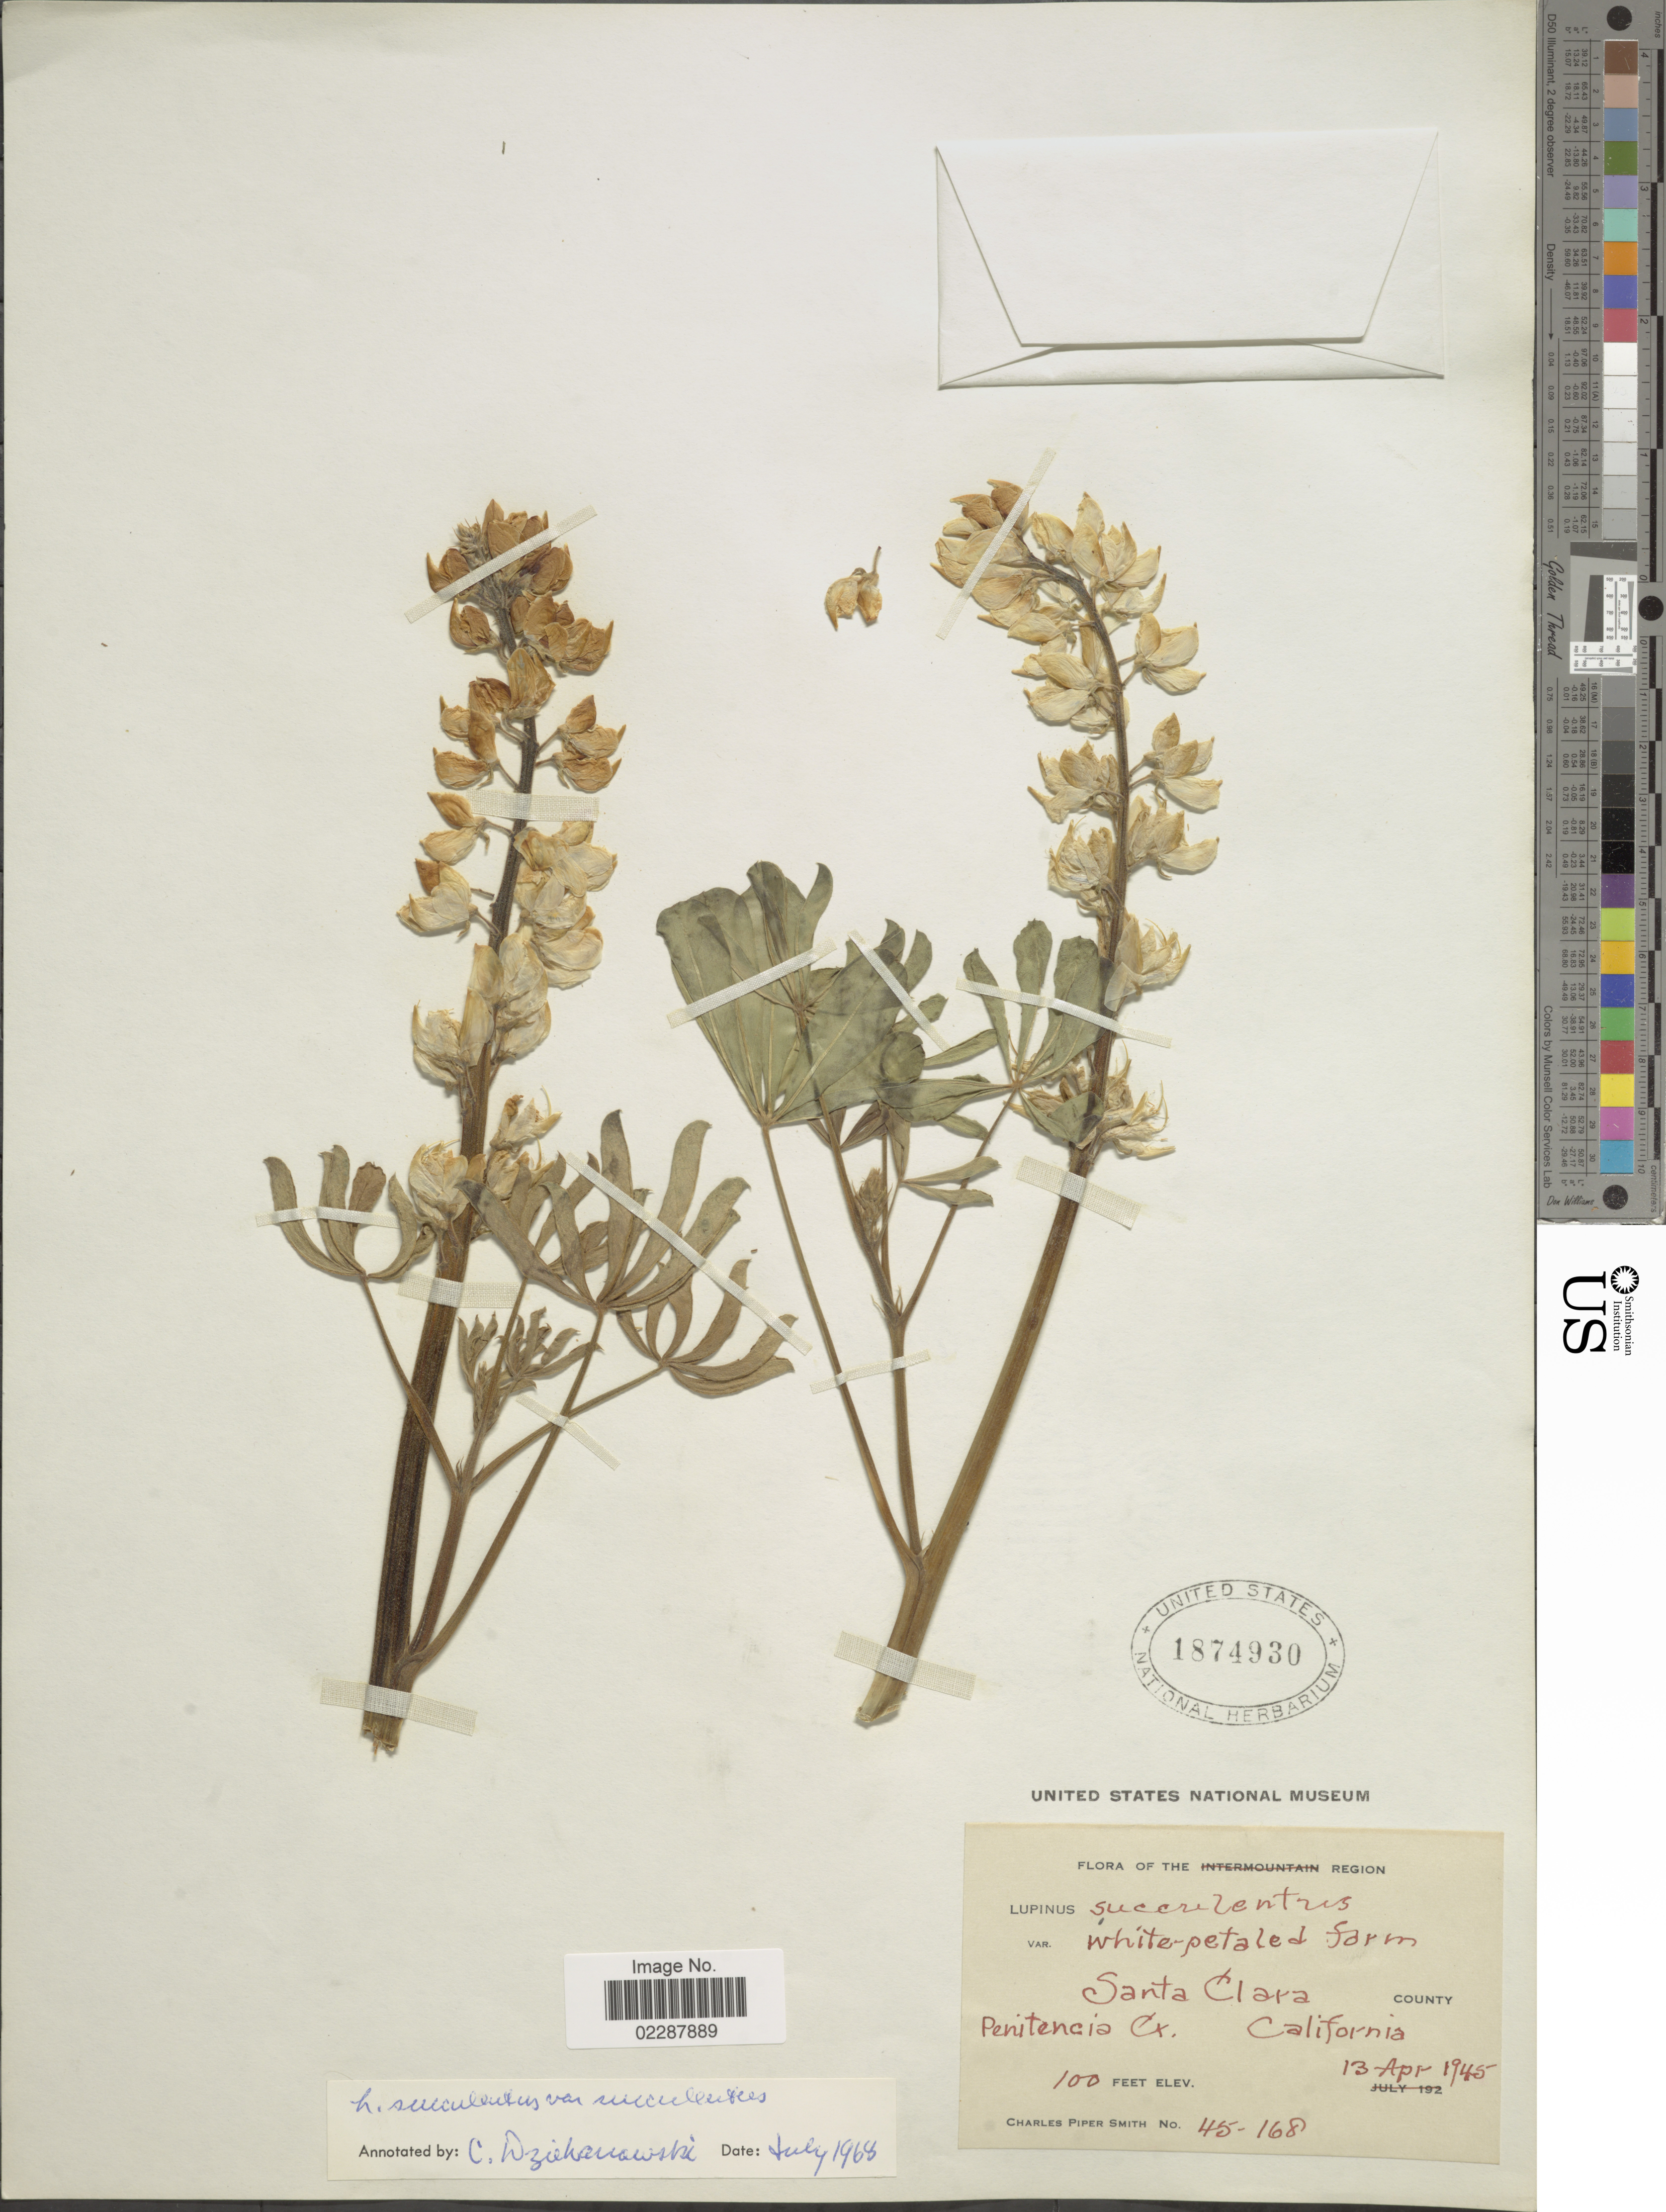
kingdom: Plantae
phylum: Tracheophyta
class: Magnoliopsida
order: Fabales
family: Fabaceae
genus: Lupinus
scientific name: Lupinus succulentus var. succulentus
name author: Douglas ex K. Koch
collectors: C. P. Smith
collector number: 45-168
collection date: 1945-04-13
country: United States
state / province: California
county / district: Santa Clara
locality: Santa Clara County, Penitencia Cx. [unsure placement]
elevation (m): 30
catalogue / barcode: US 1874930